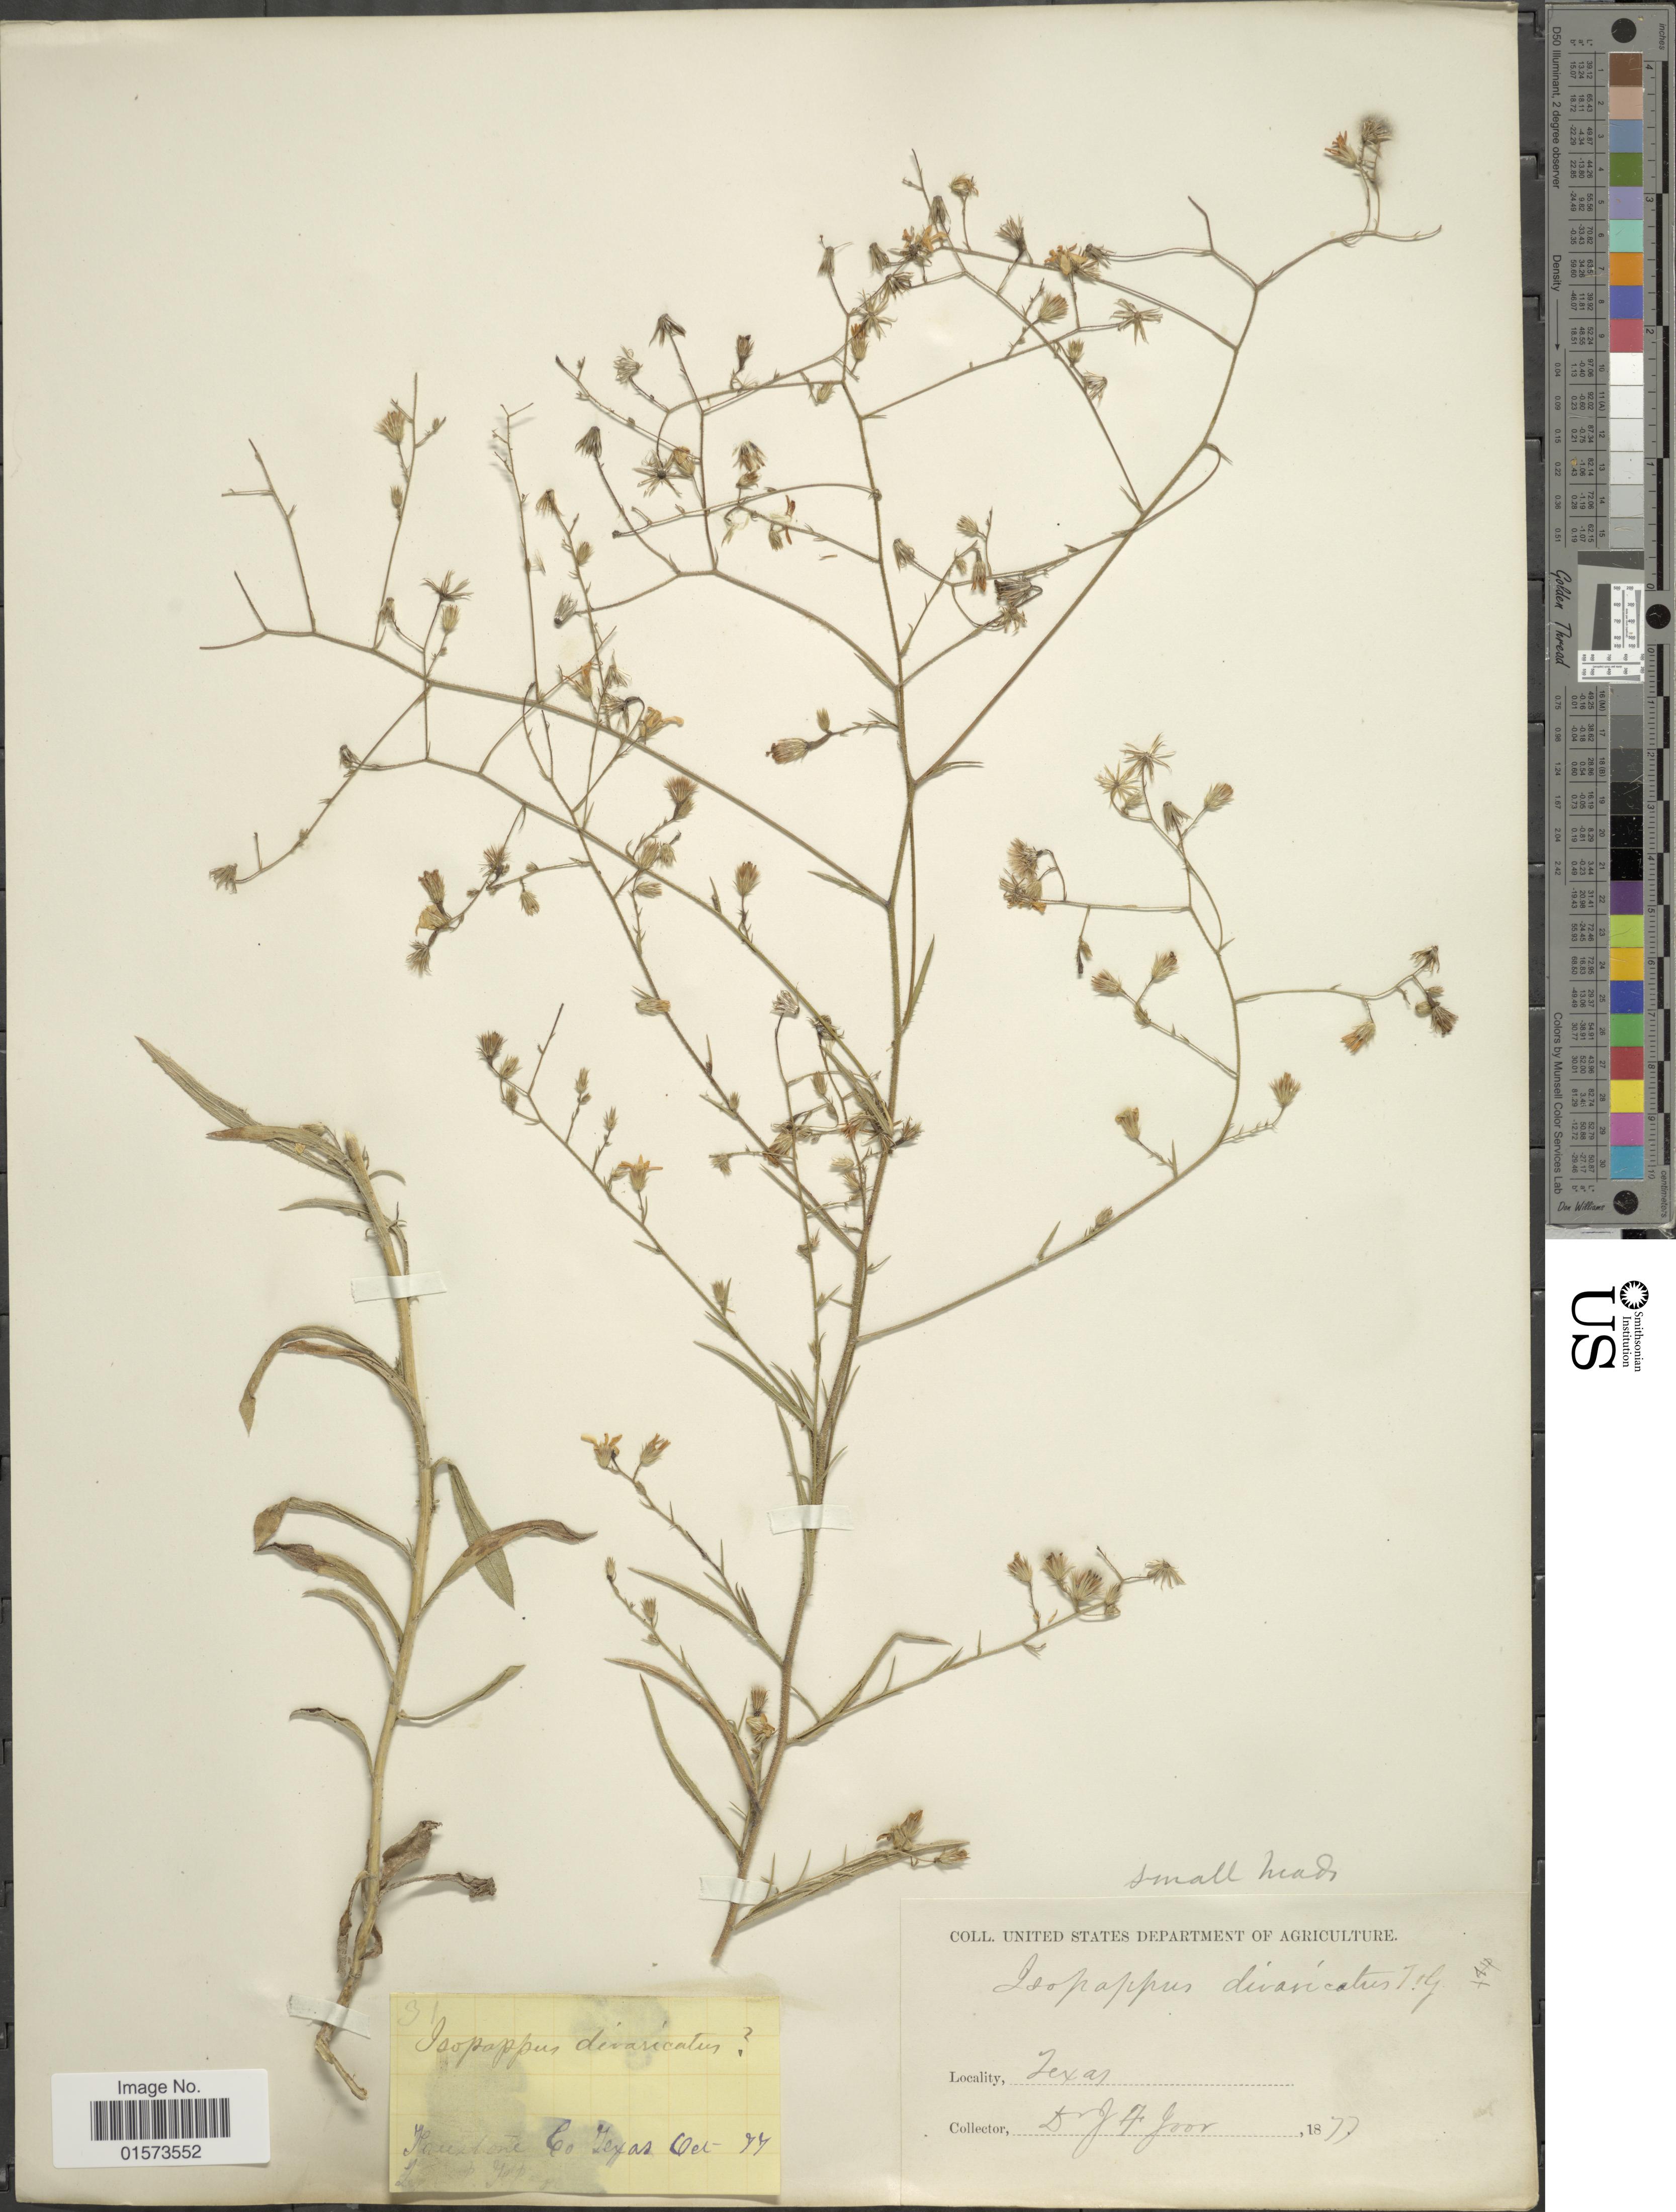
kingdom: Plantae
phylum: Tracheophyta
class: Magnoliopsida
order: Asterales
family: Asteraceae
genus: Croptilon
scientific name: Croptilon divaricatum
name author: (Nutt.) Raf.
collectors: J. F. Joor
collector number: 31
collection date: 1877-10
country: United States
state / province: Texas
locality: Freestone Co.